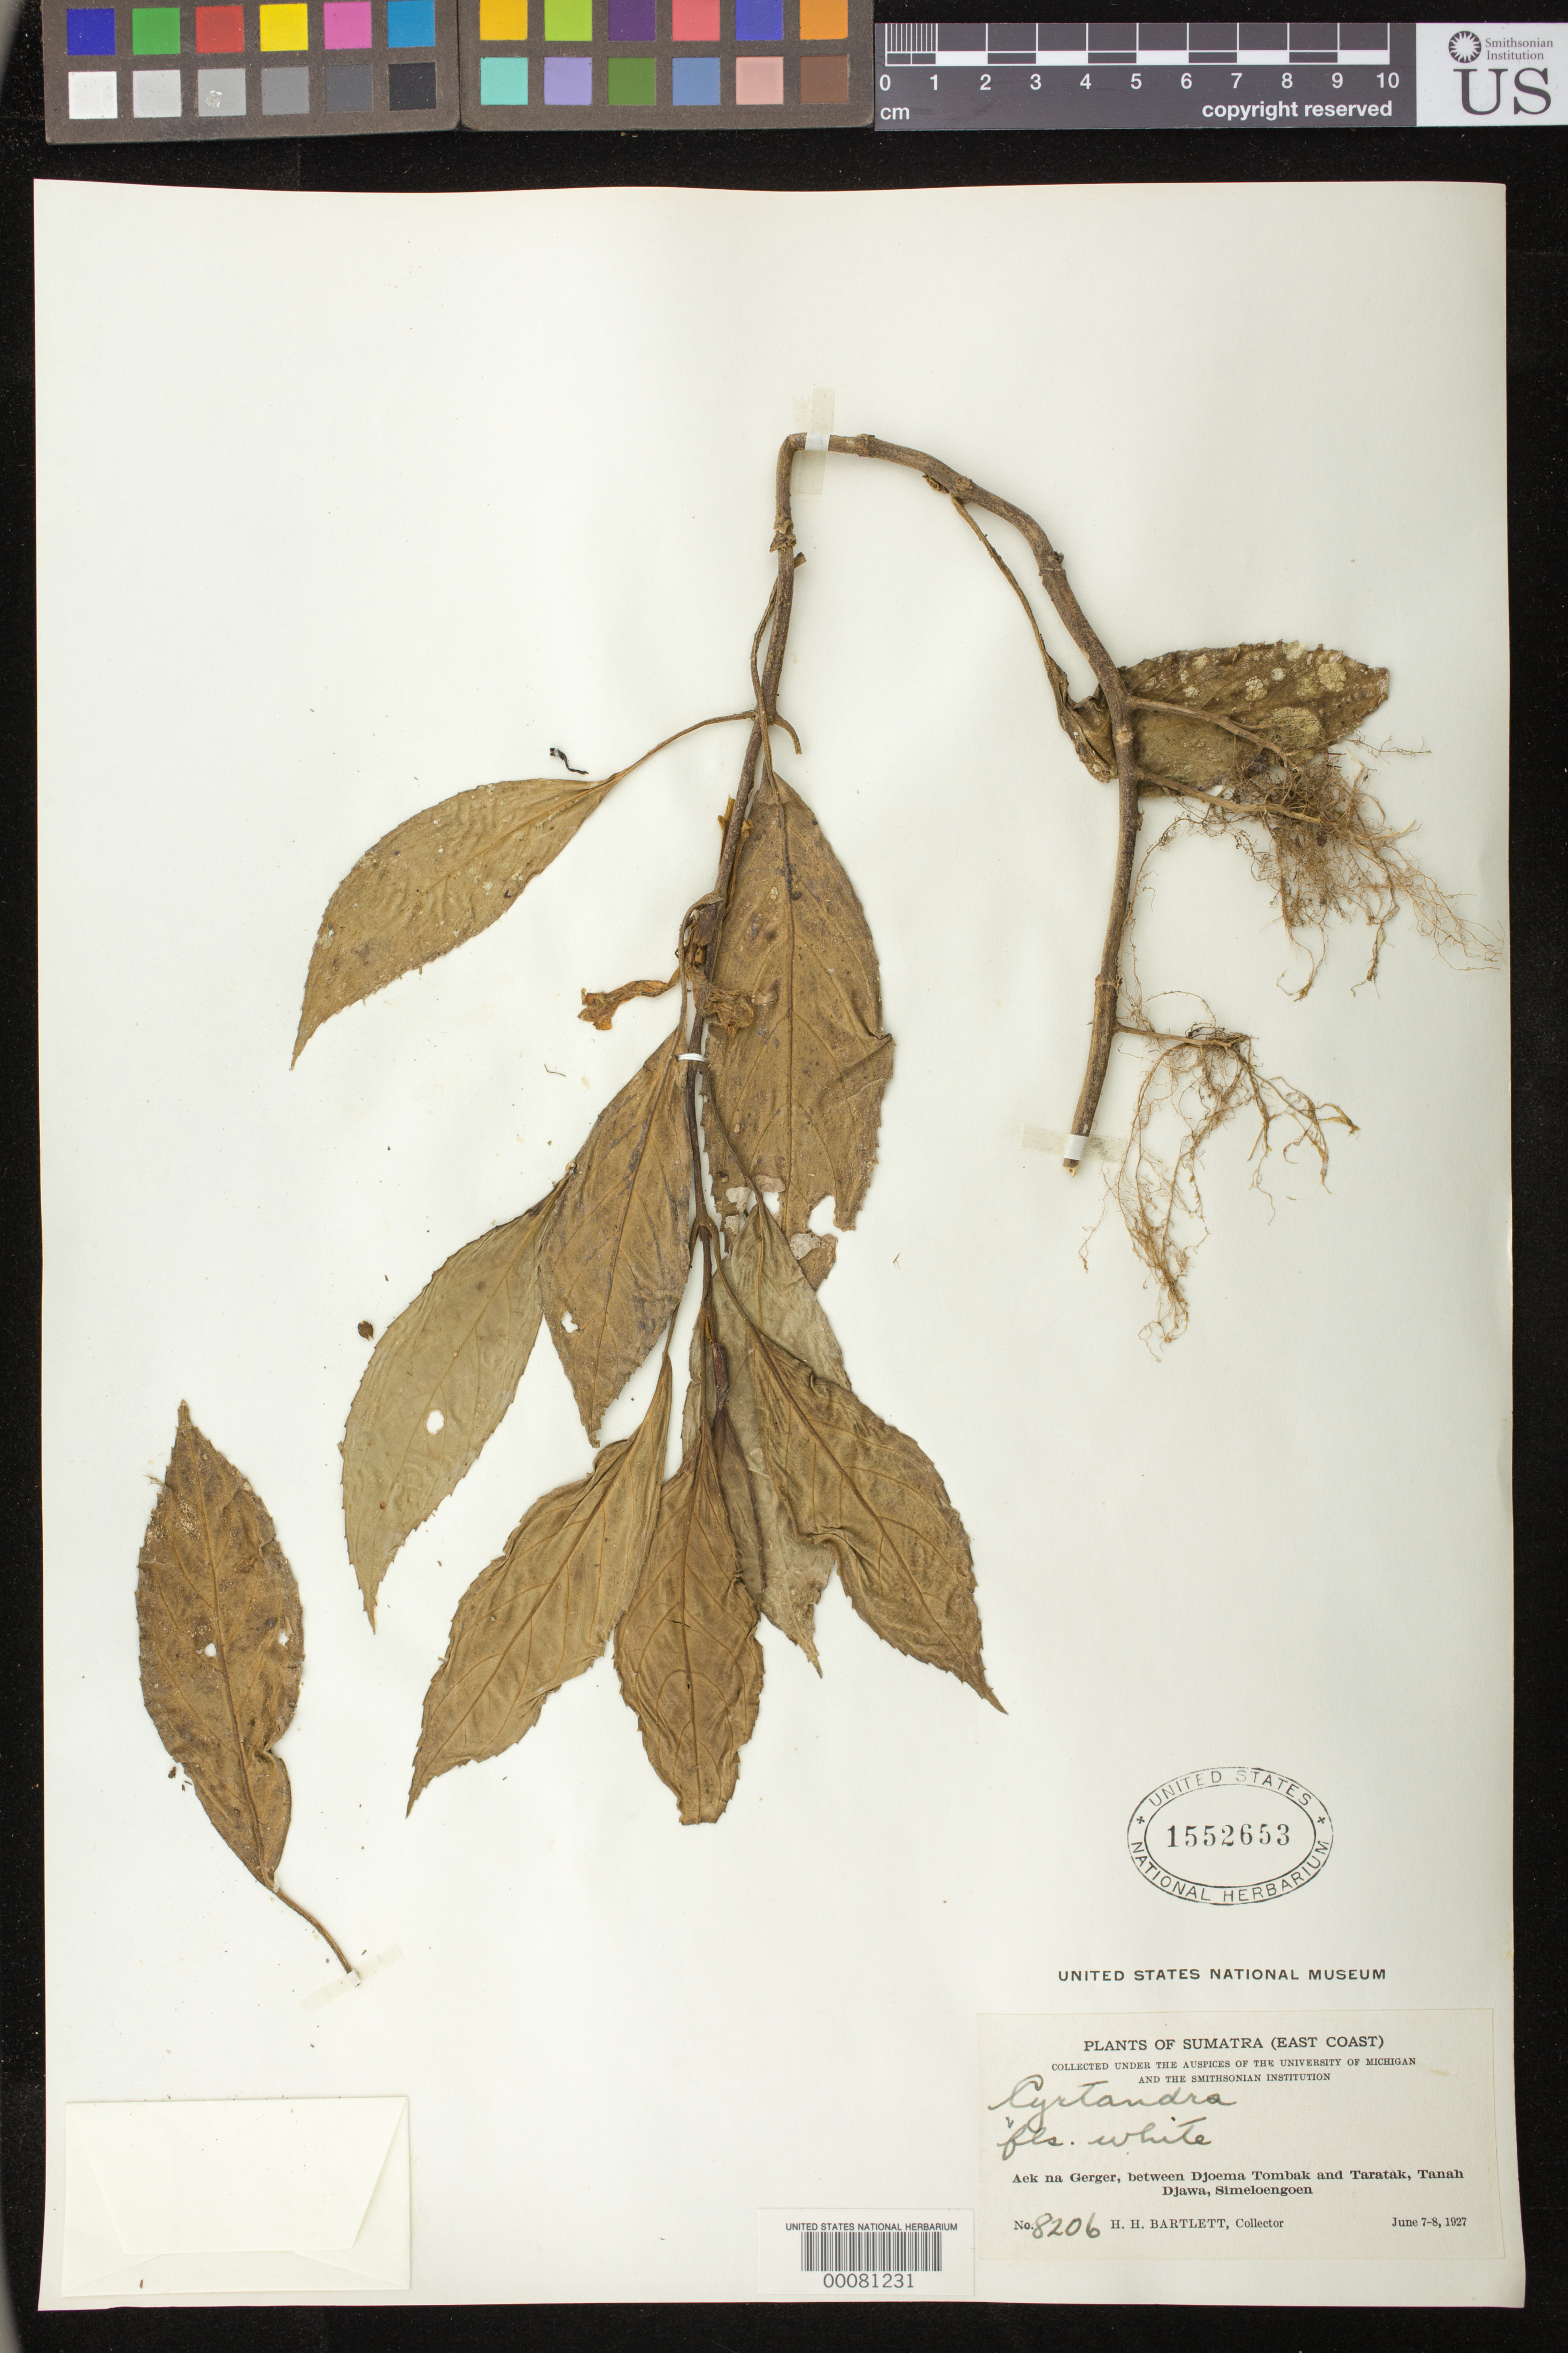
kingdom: Plantae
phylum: Tracheophyta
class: Magnoliopsida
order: Lamiales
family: Gesneriaceae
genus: Cyrtandra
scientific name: Cyrtandra sp.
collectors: H. H. Bartlett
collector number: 8206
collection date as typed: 7-8 Jun 1927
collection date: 1927-06-07/1927-06-08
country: Indonesia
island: Sumatra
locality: East coast, aek na gerger, between djoema tombak and taratak, tanah djawa, simeloengoen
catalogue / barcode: US 1552653